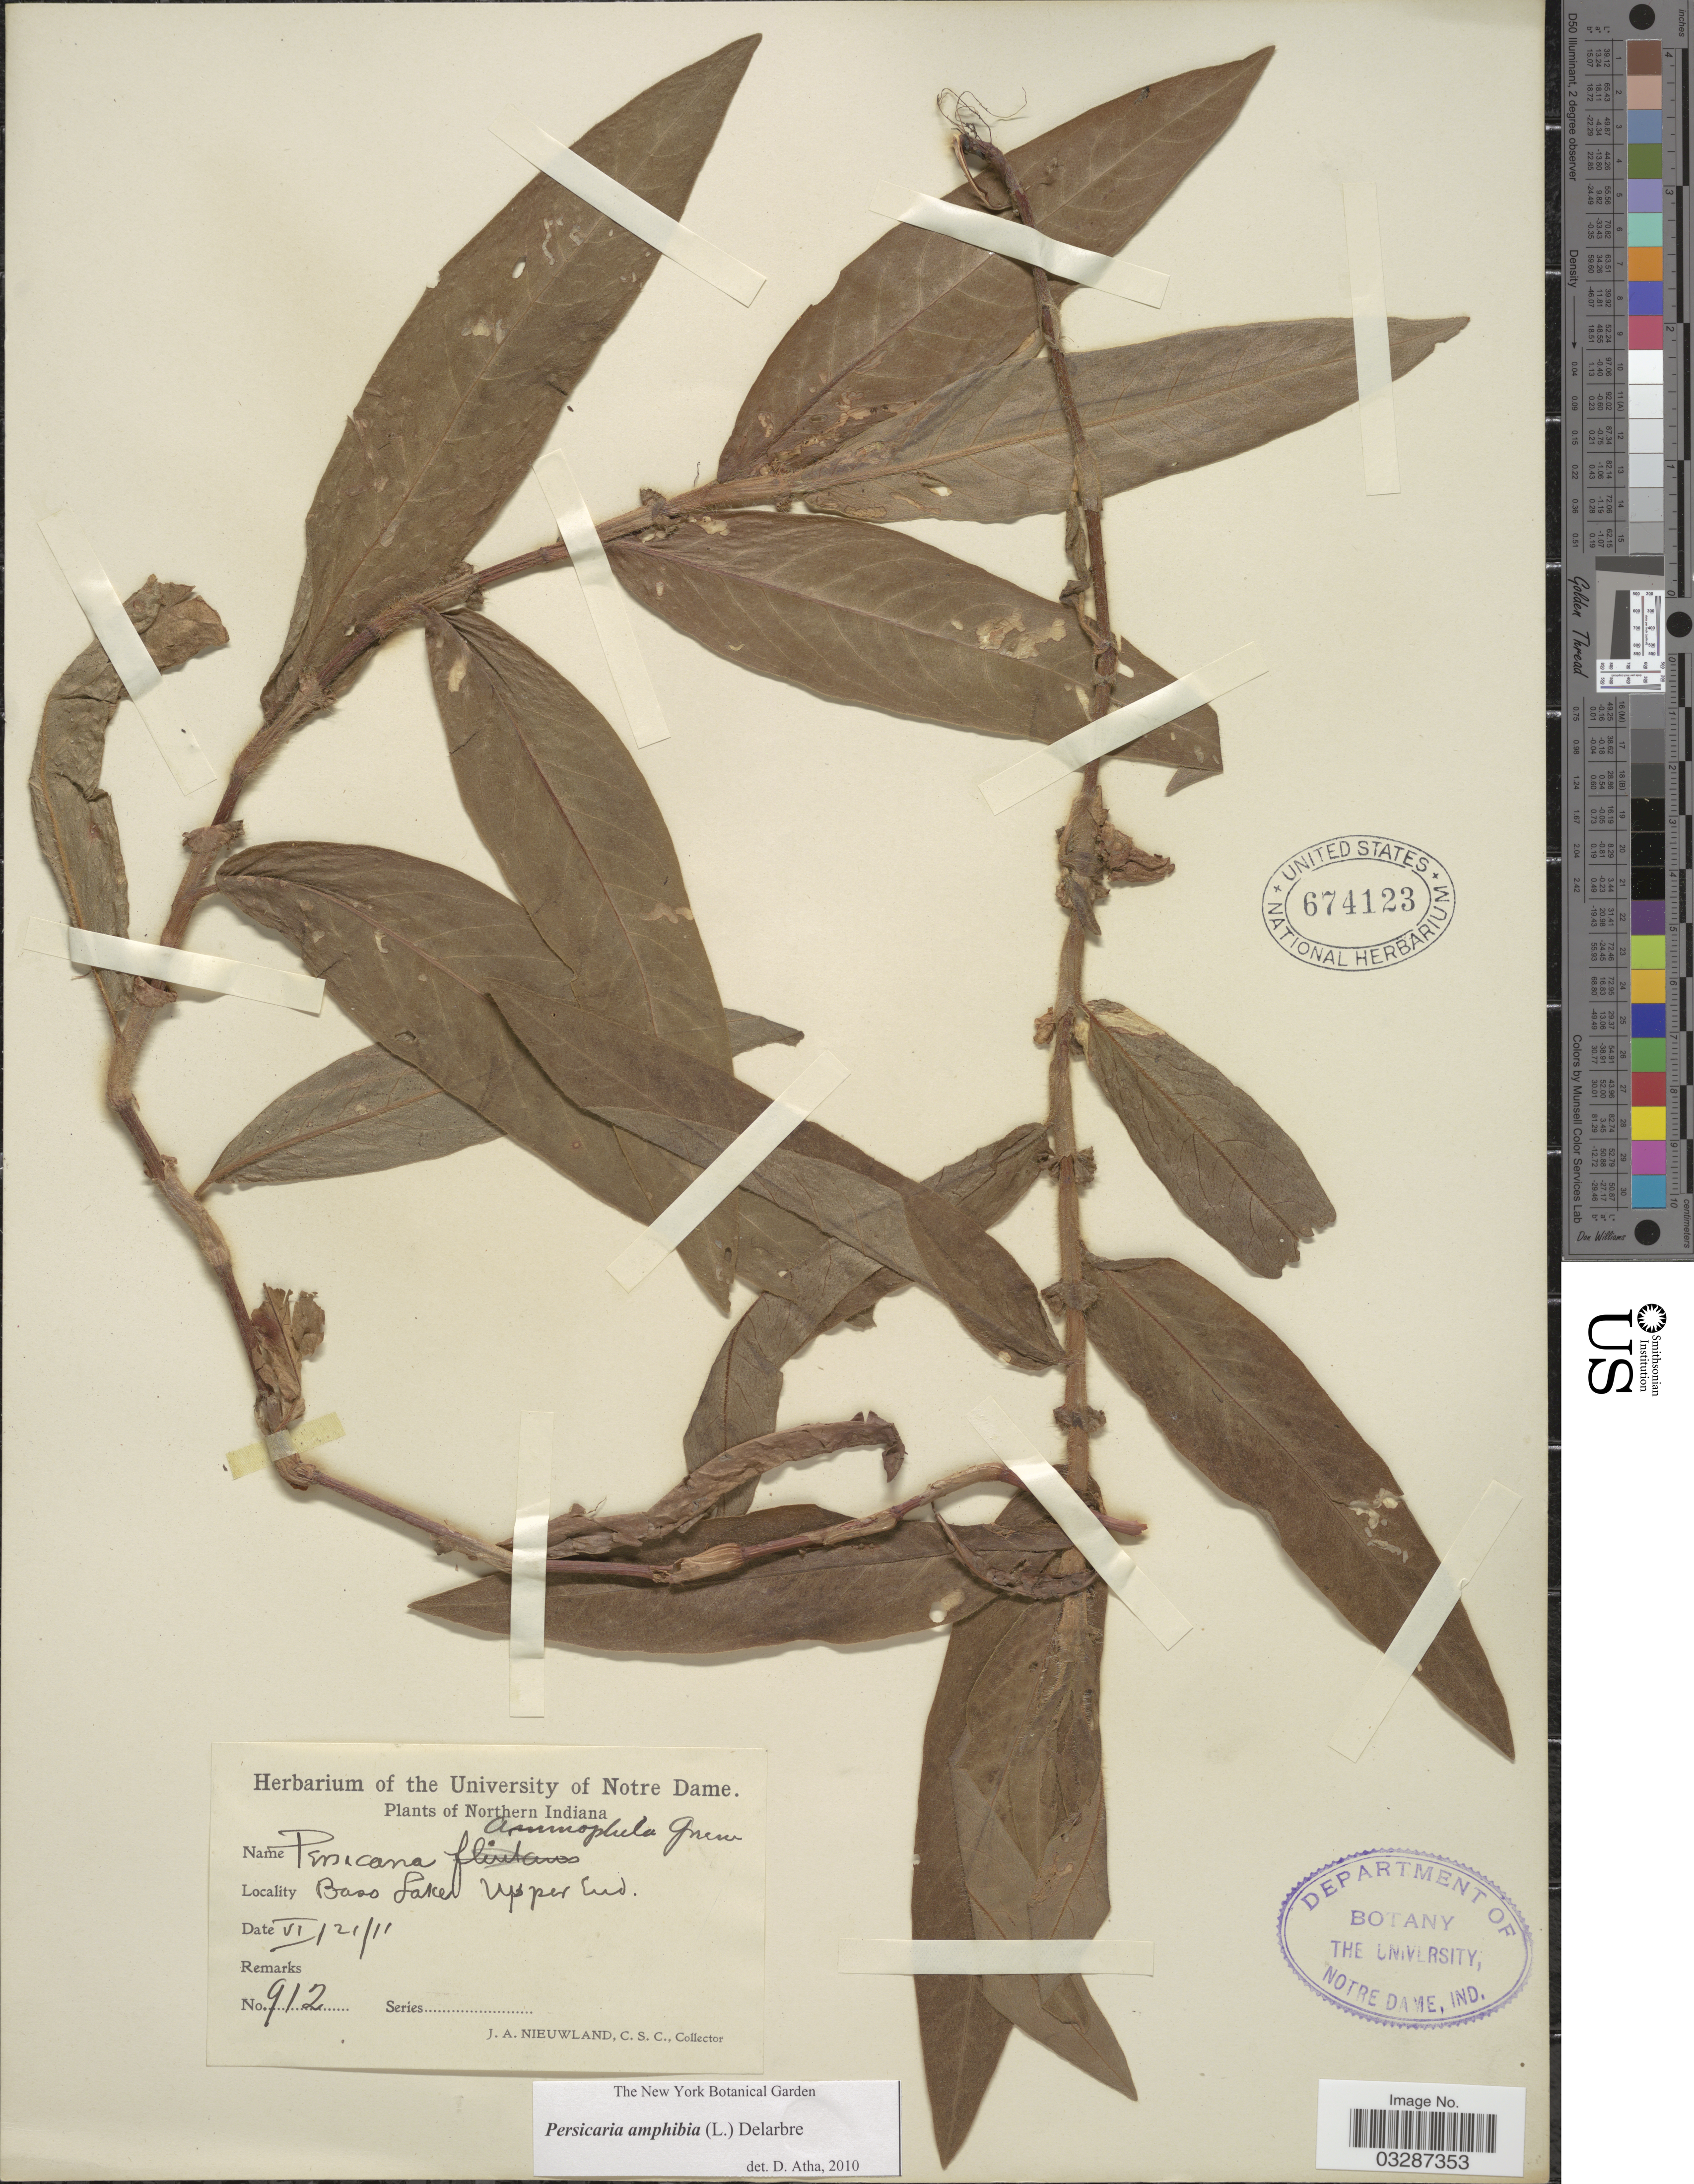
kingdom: Plantae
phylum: Tracheophyta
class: Magnoliopsida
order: Caryophyllales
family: Polygonaceae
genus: Persicaria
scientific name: Persicaria amphibia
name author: (L.) Delarbre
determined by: Atha, D. E.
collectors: J. A. Nieuwland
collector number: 912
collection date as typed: Transcribed d/m/y: 21/6/11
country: United States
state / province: Indiana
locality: Northern Indiana. Bass Lake, Upper End.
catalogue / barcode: US 674123